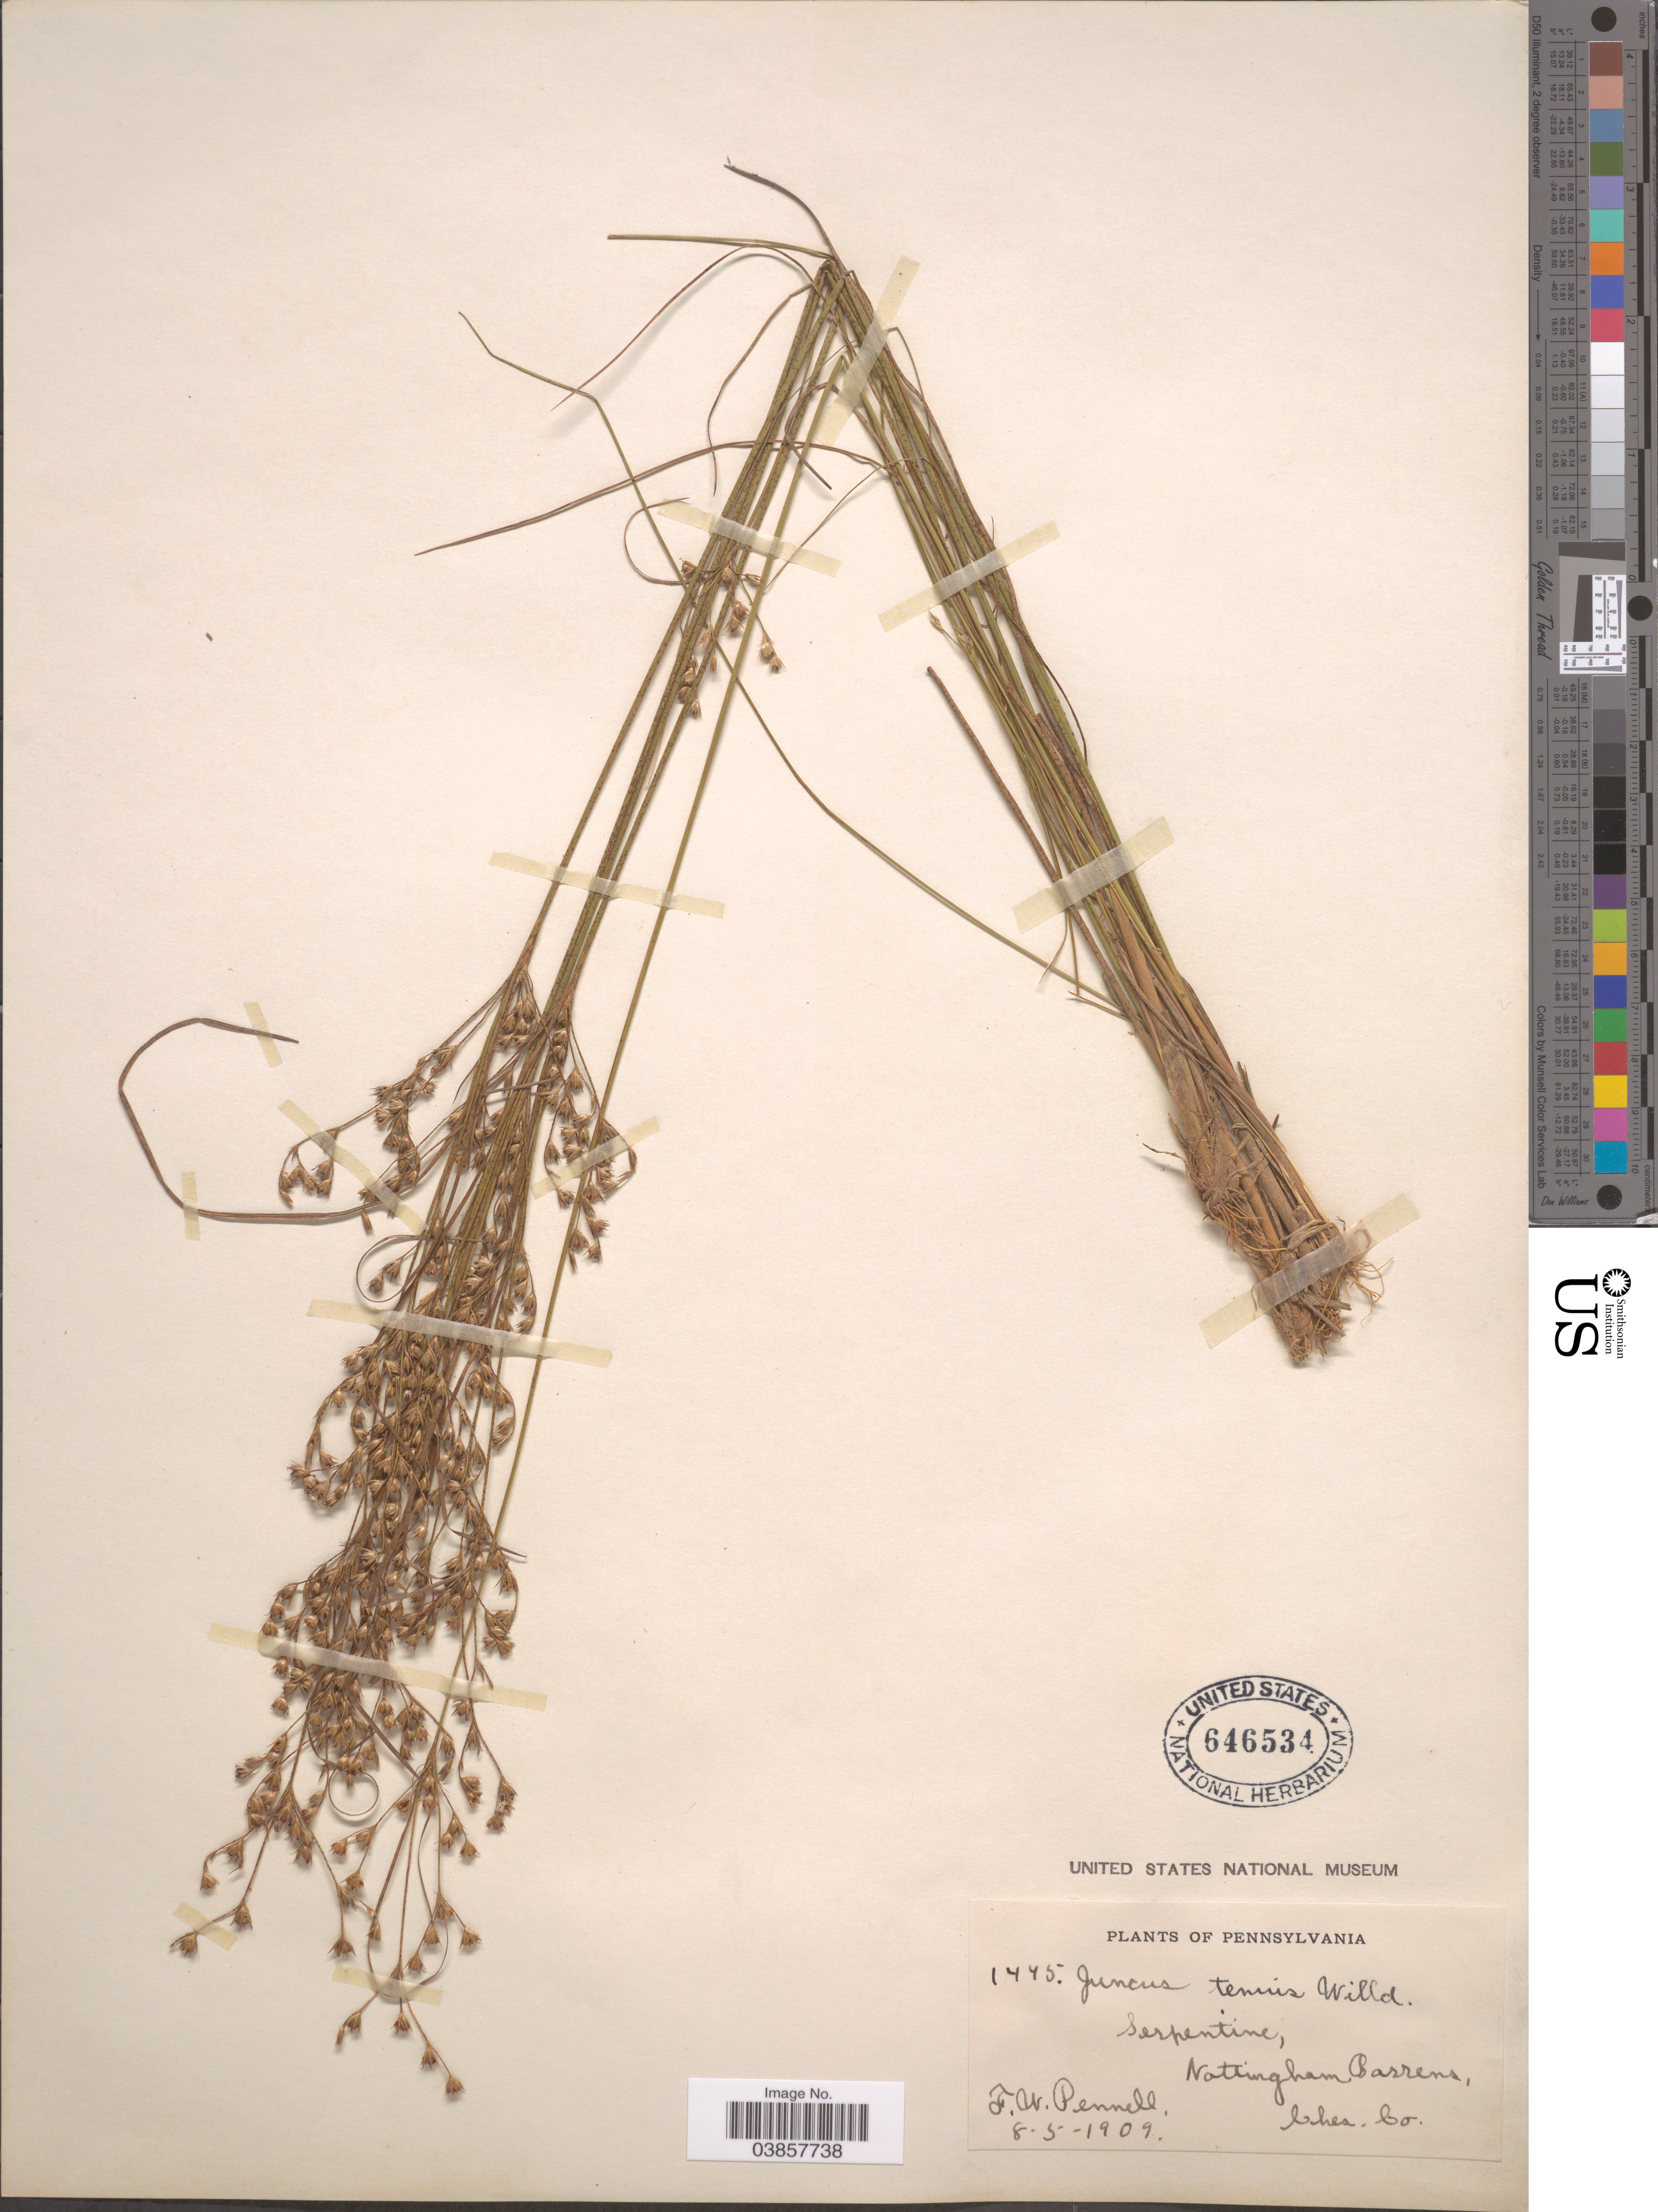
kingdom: Plantae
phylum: Tracheophyta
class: Liliopsida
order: Poales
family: Juncaceae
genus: Juncus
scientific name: Juncus tenuis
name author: Willd.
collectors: F. W. Pennell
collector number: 1445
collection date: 1909-08-05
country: United States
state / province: Pennsylvania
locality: Serpentine, Nottingham Barrens, Ches. Co.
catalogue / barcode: US 646534